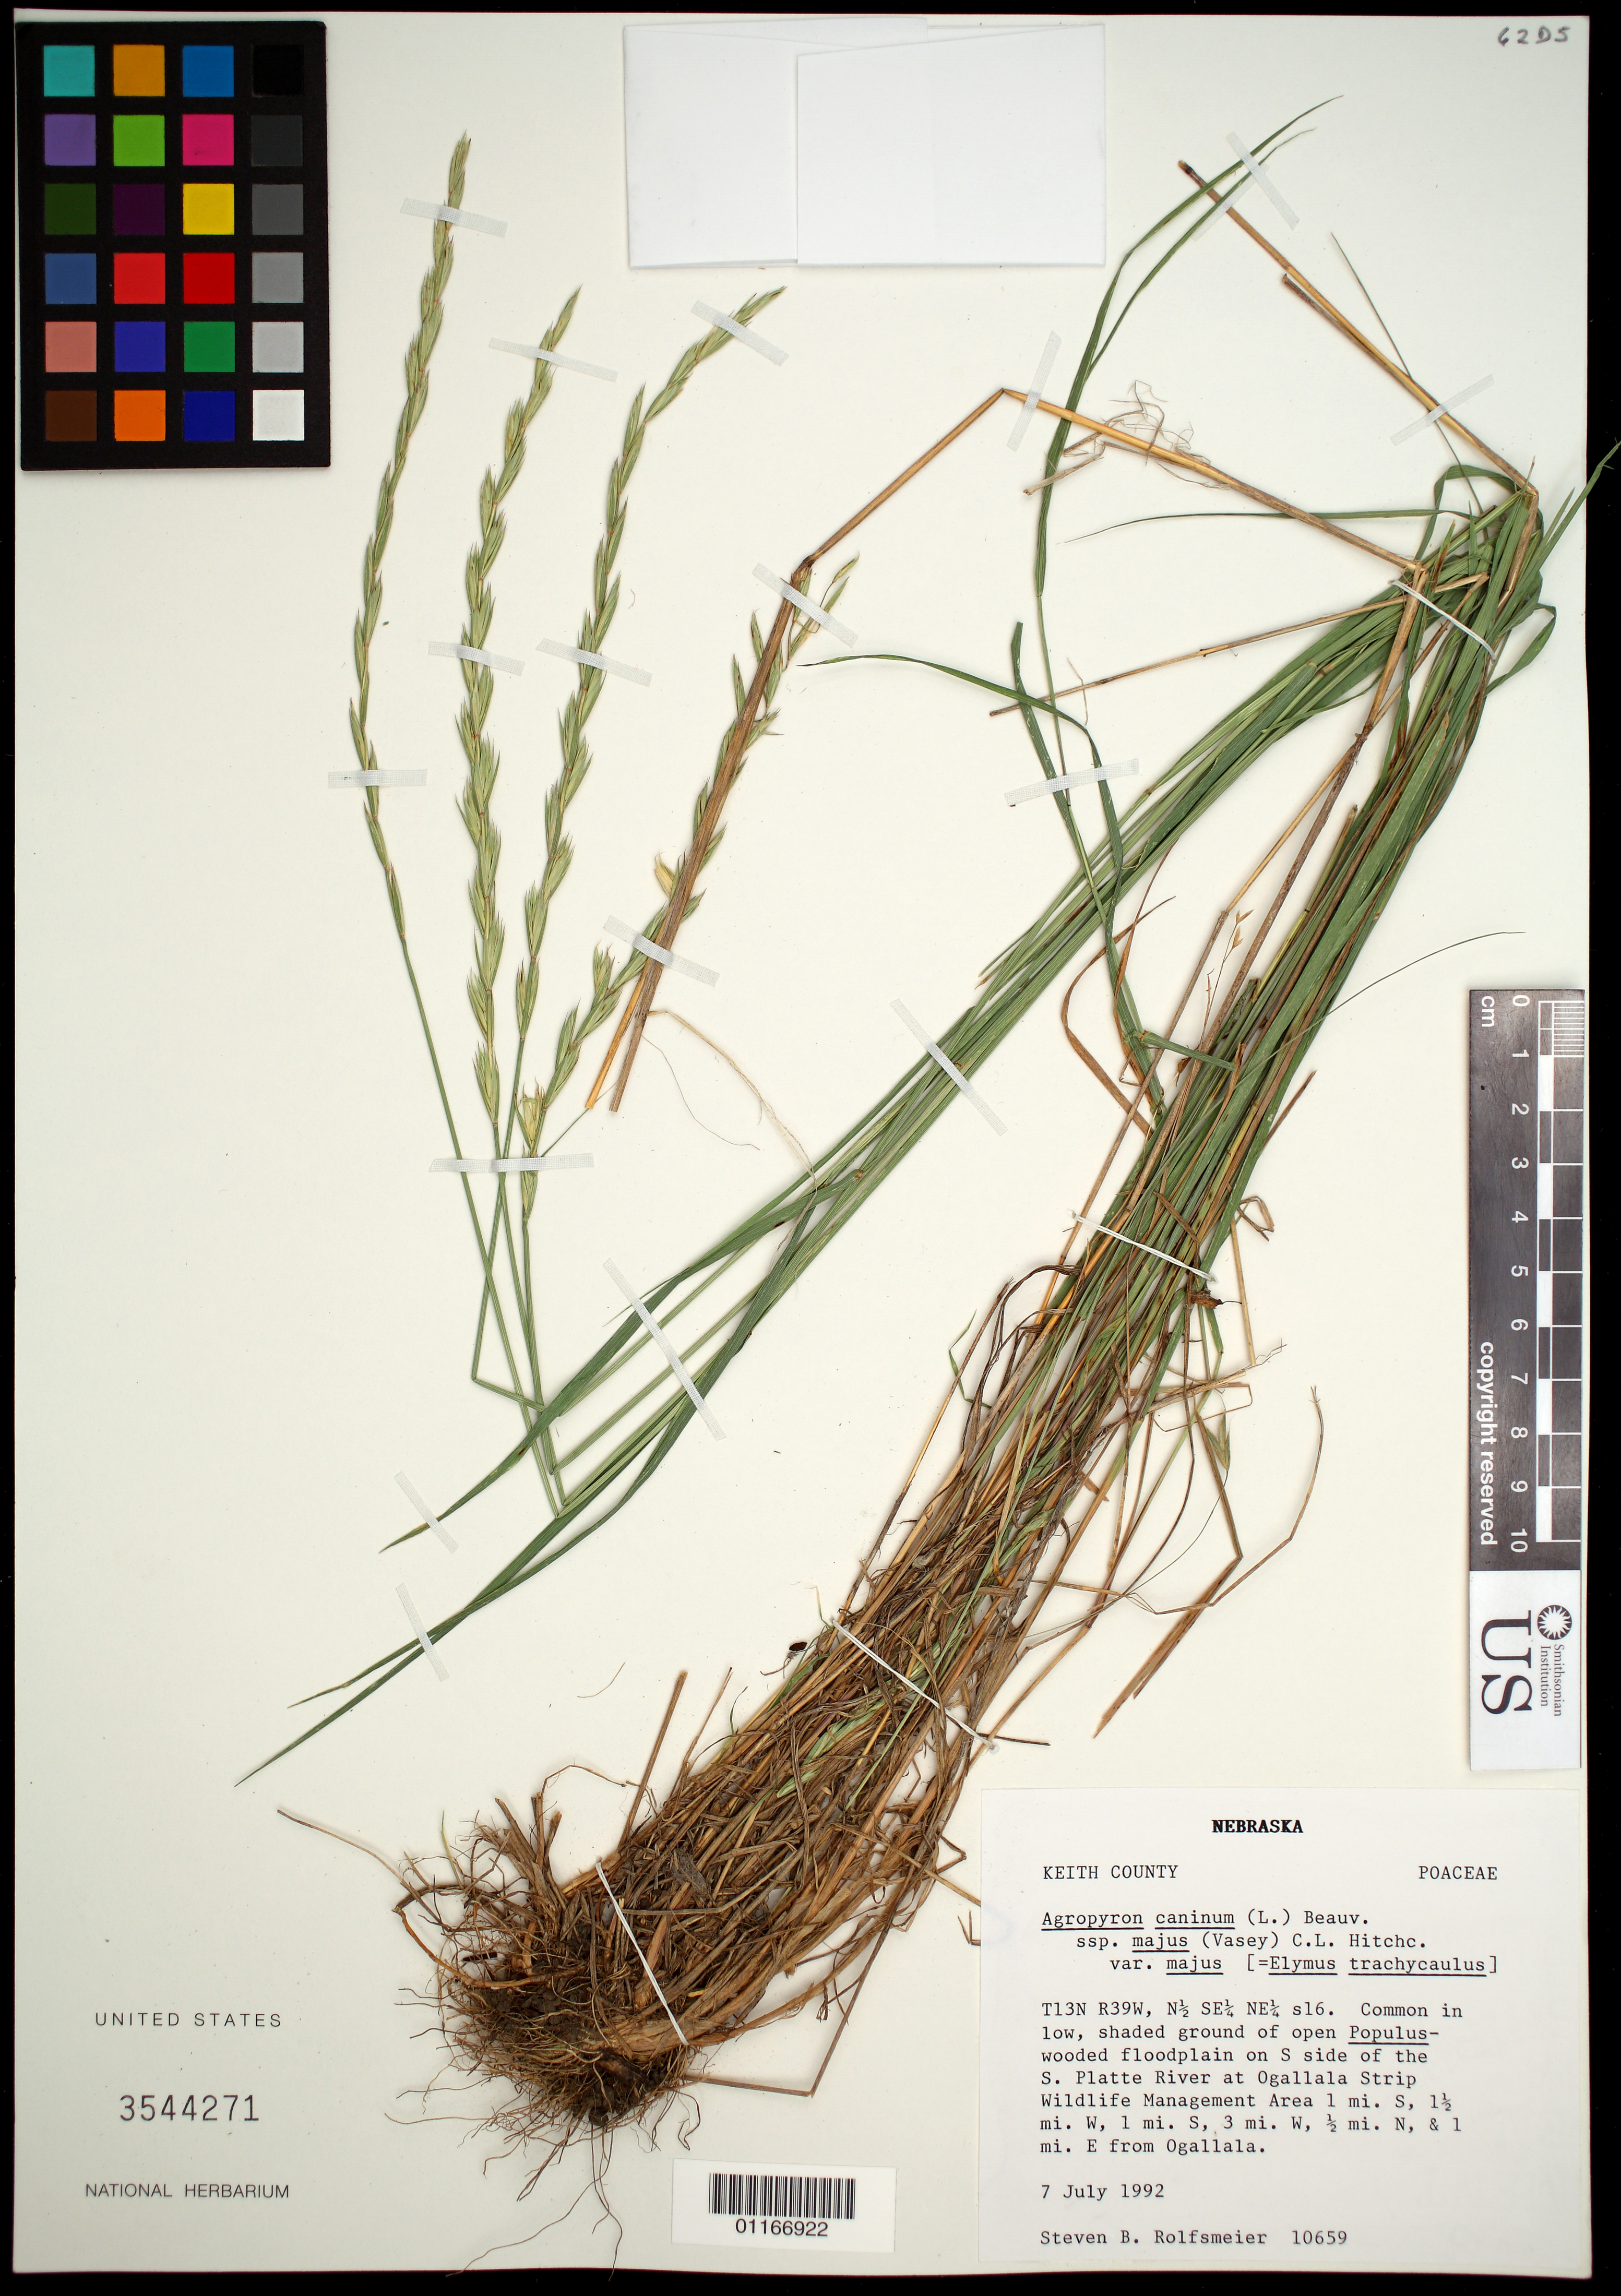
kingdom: Plantae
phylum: Tracheophyta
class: Liliopsida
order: Poales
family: Poaceae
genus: Elymus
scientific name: Elymus trachycaulus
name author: (Link) Gould ex Shinners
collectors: S. Rolfsmeier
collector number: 10659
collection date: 1992-07-07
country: United States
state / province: Nebraska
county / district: Keith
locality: T13N R39W, 0.5 N 0.25SE .025NE S16, wooded floodplains on South side of the South Platte River at Ogallala Strip Wildlife Management Area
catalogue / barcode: US 3544271